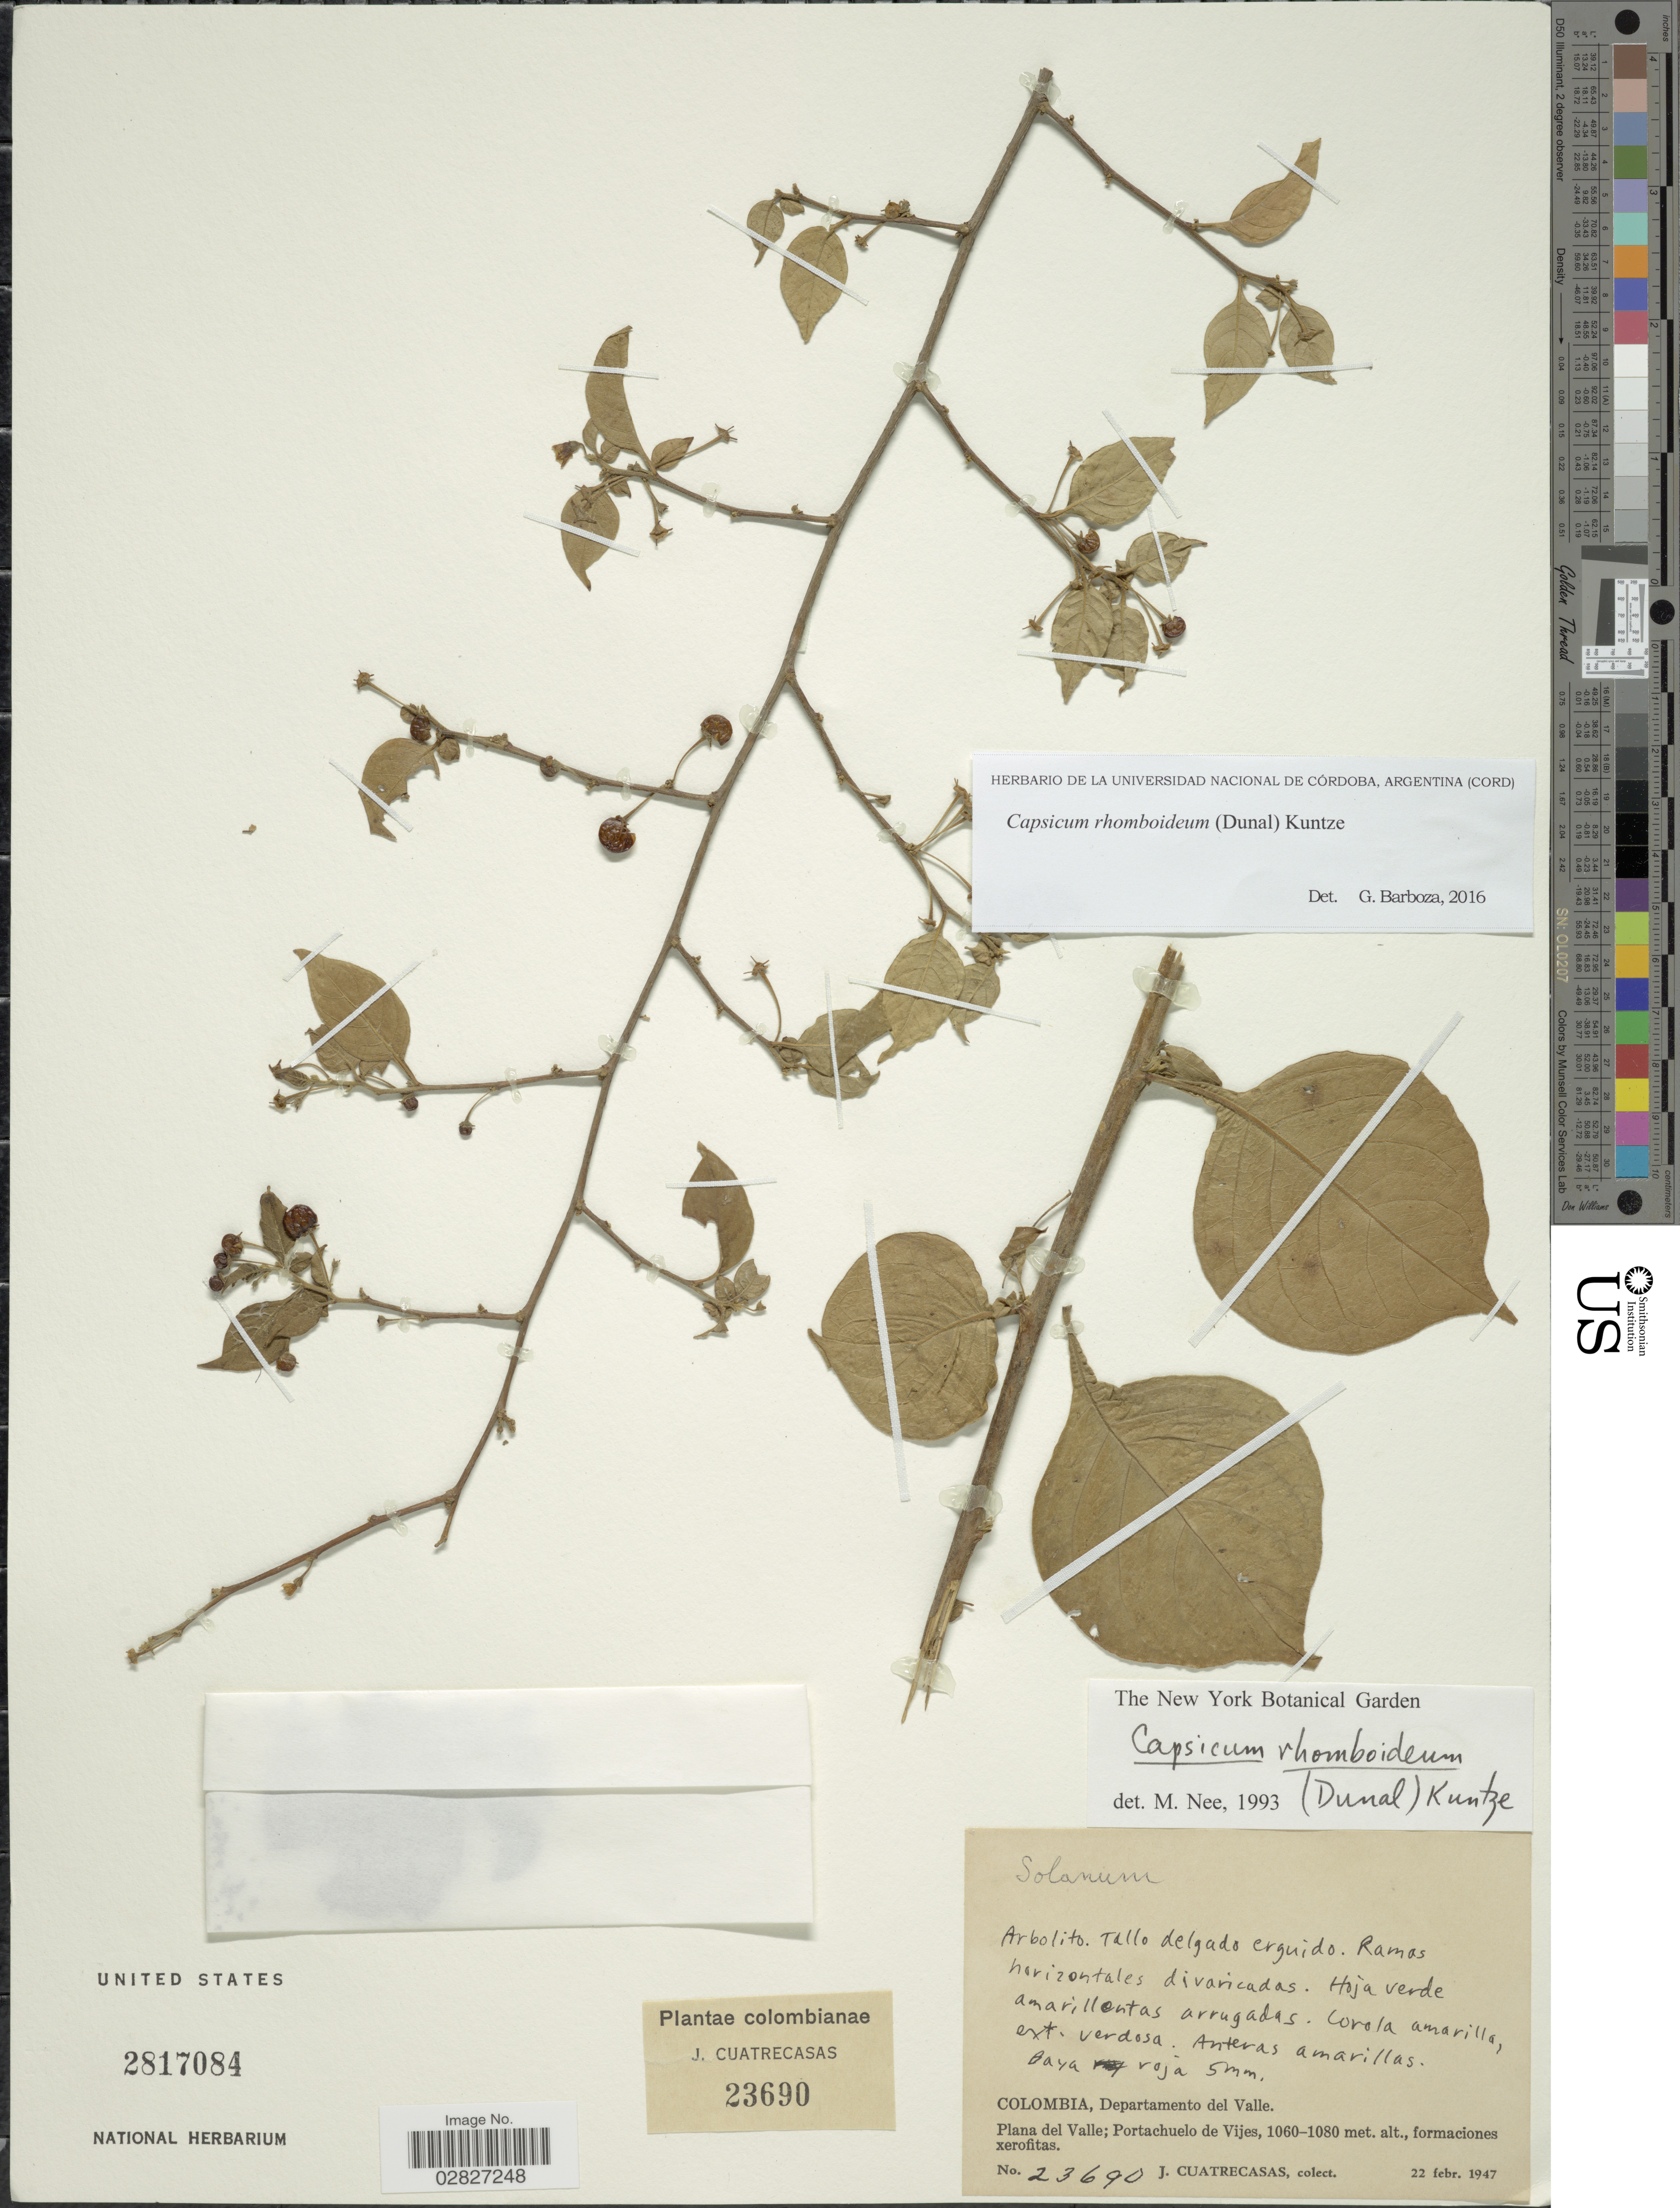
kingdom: Plantae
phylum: Tracheophyta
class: Magnoliopsida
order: Solanales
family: Solanaceae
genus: Capsicum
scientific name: Capsicum rhomboideum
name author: (Humb. & Bonpl. ex Dunal) Kuntze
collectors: J. Cuatrecasas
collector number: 23690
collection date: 1947-02-22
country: Colombia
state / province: Valle del Cauca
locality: Departamento del Valle. Plana del Valle; Portachuelo de Vijes.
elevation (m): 1060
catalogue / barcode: US 2817084